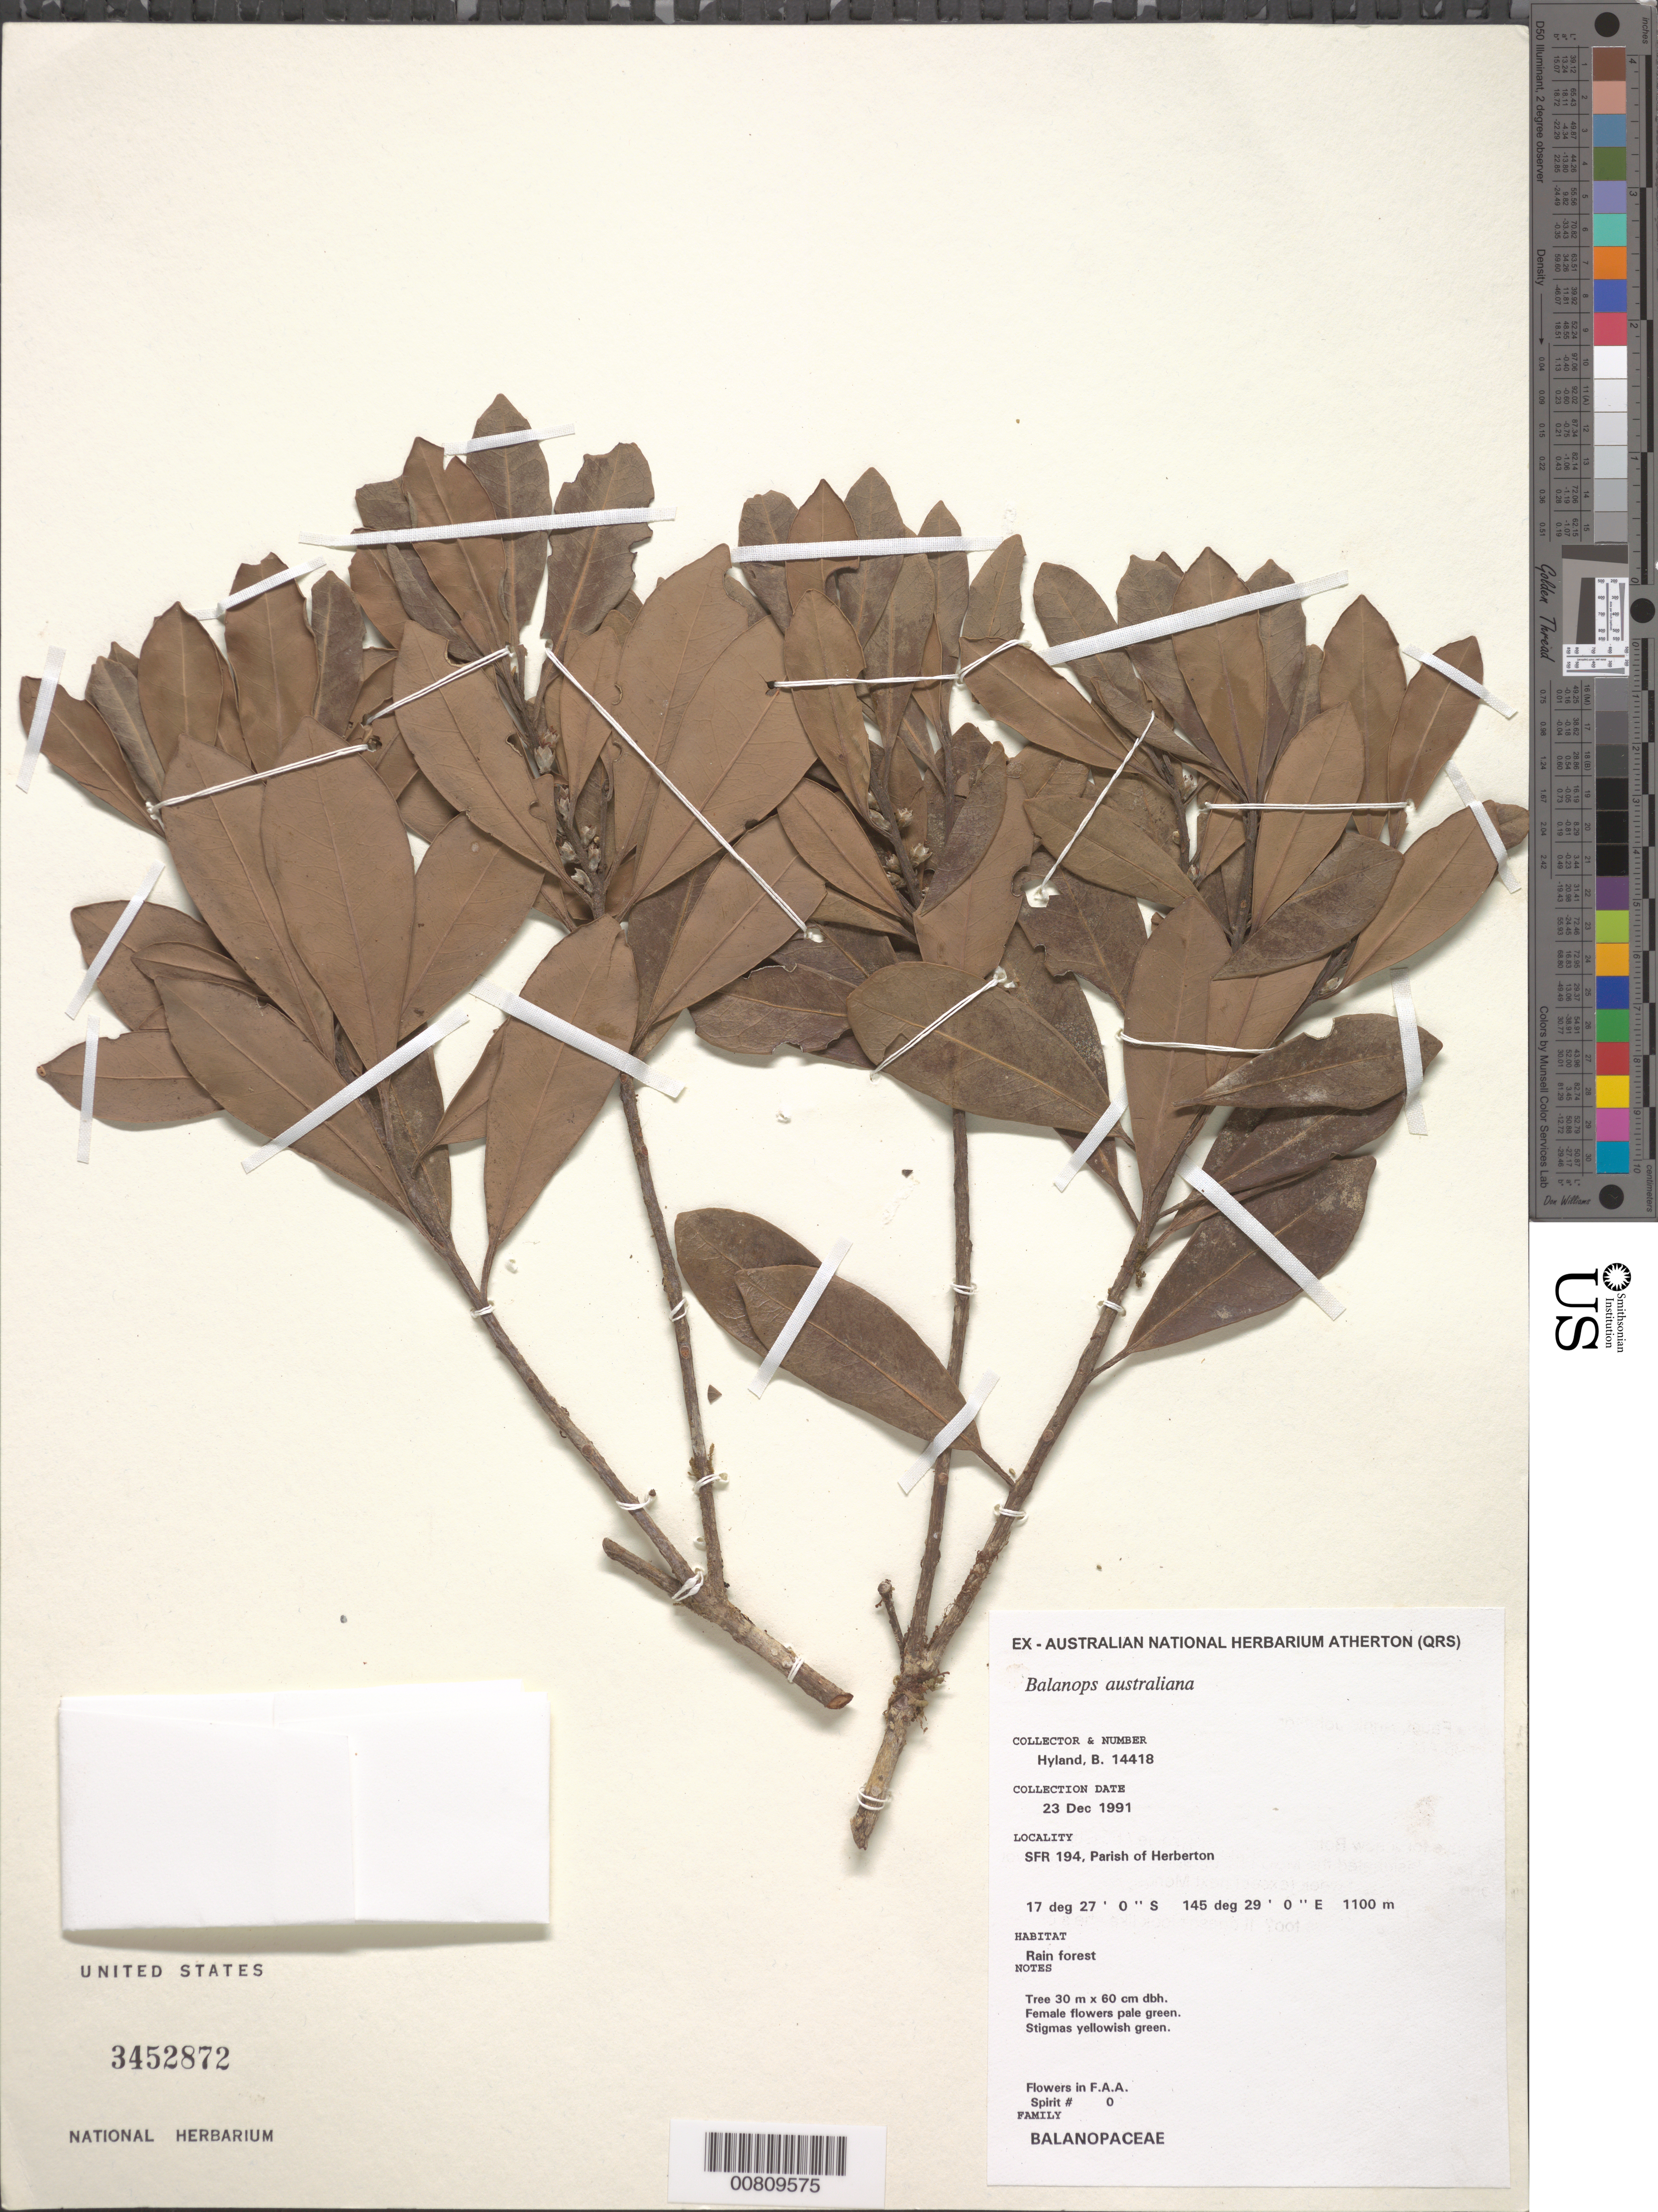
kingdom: Plantae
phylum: Tracheophyta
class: Magnoliopsida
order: Malpighiales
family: Balanopaceae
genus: Balanops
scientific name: Balanops australiana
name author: F. Muell.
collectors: B. P. Hyland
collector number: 14418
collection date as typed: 23 Dec 1991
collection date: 1991-12-23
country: Australia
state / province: Queensland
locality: Herberton Parish, SFR 194.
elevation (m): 1100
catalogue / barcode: US 3452872